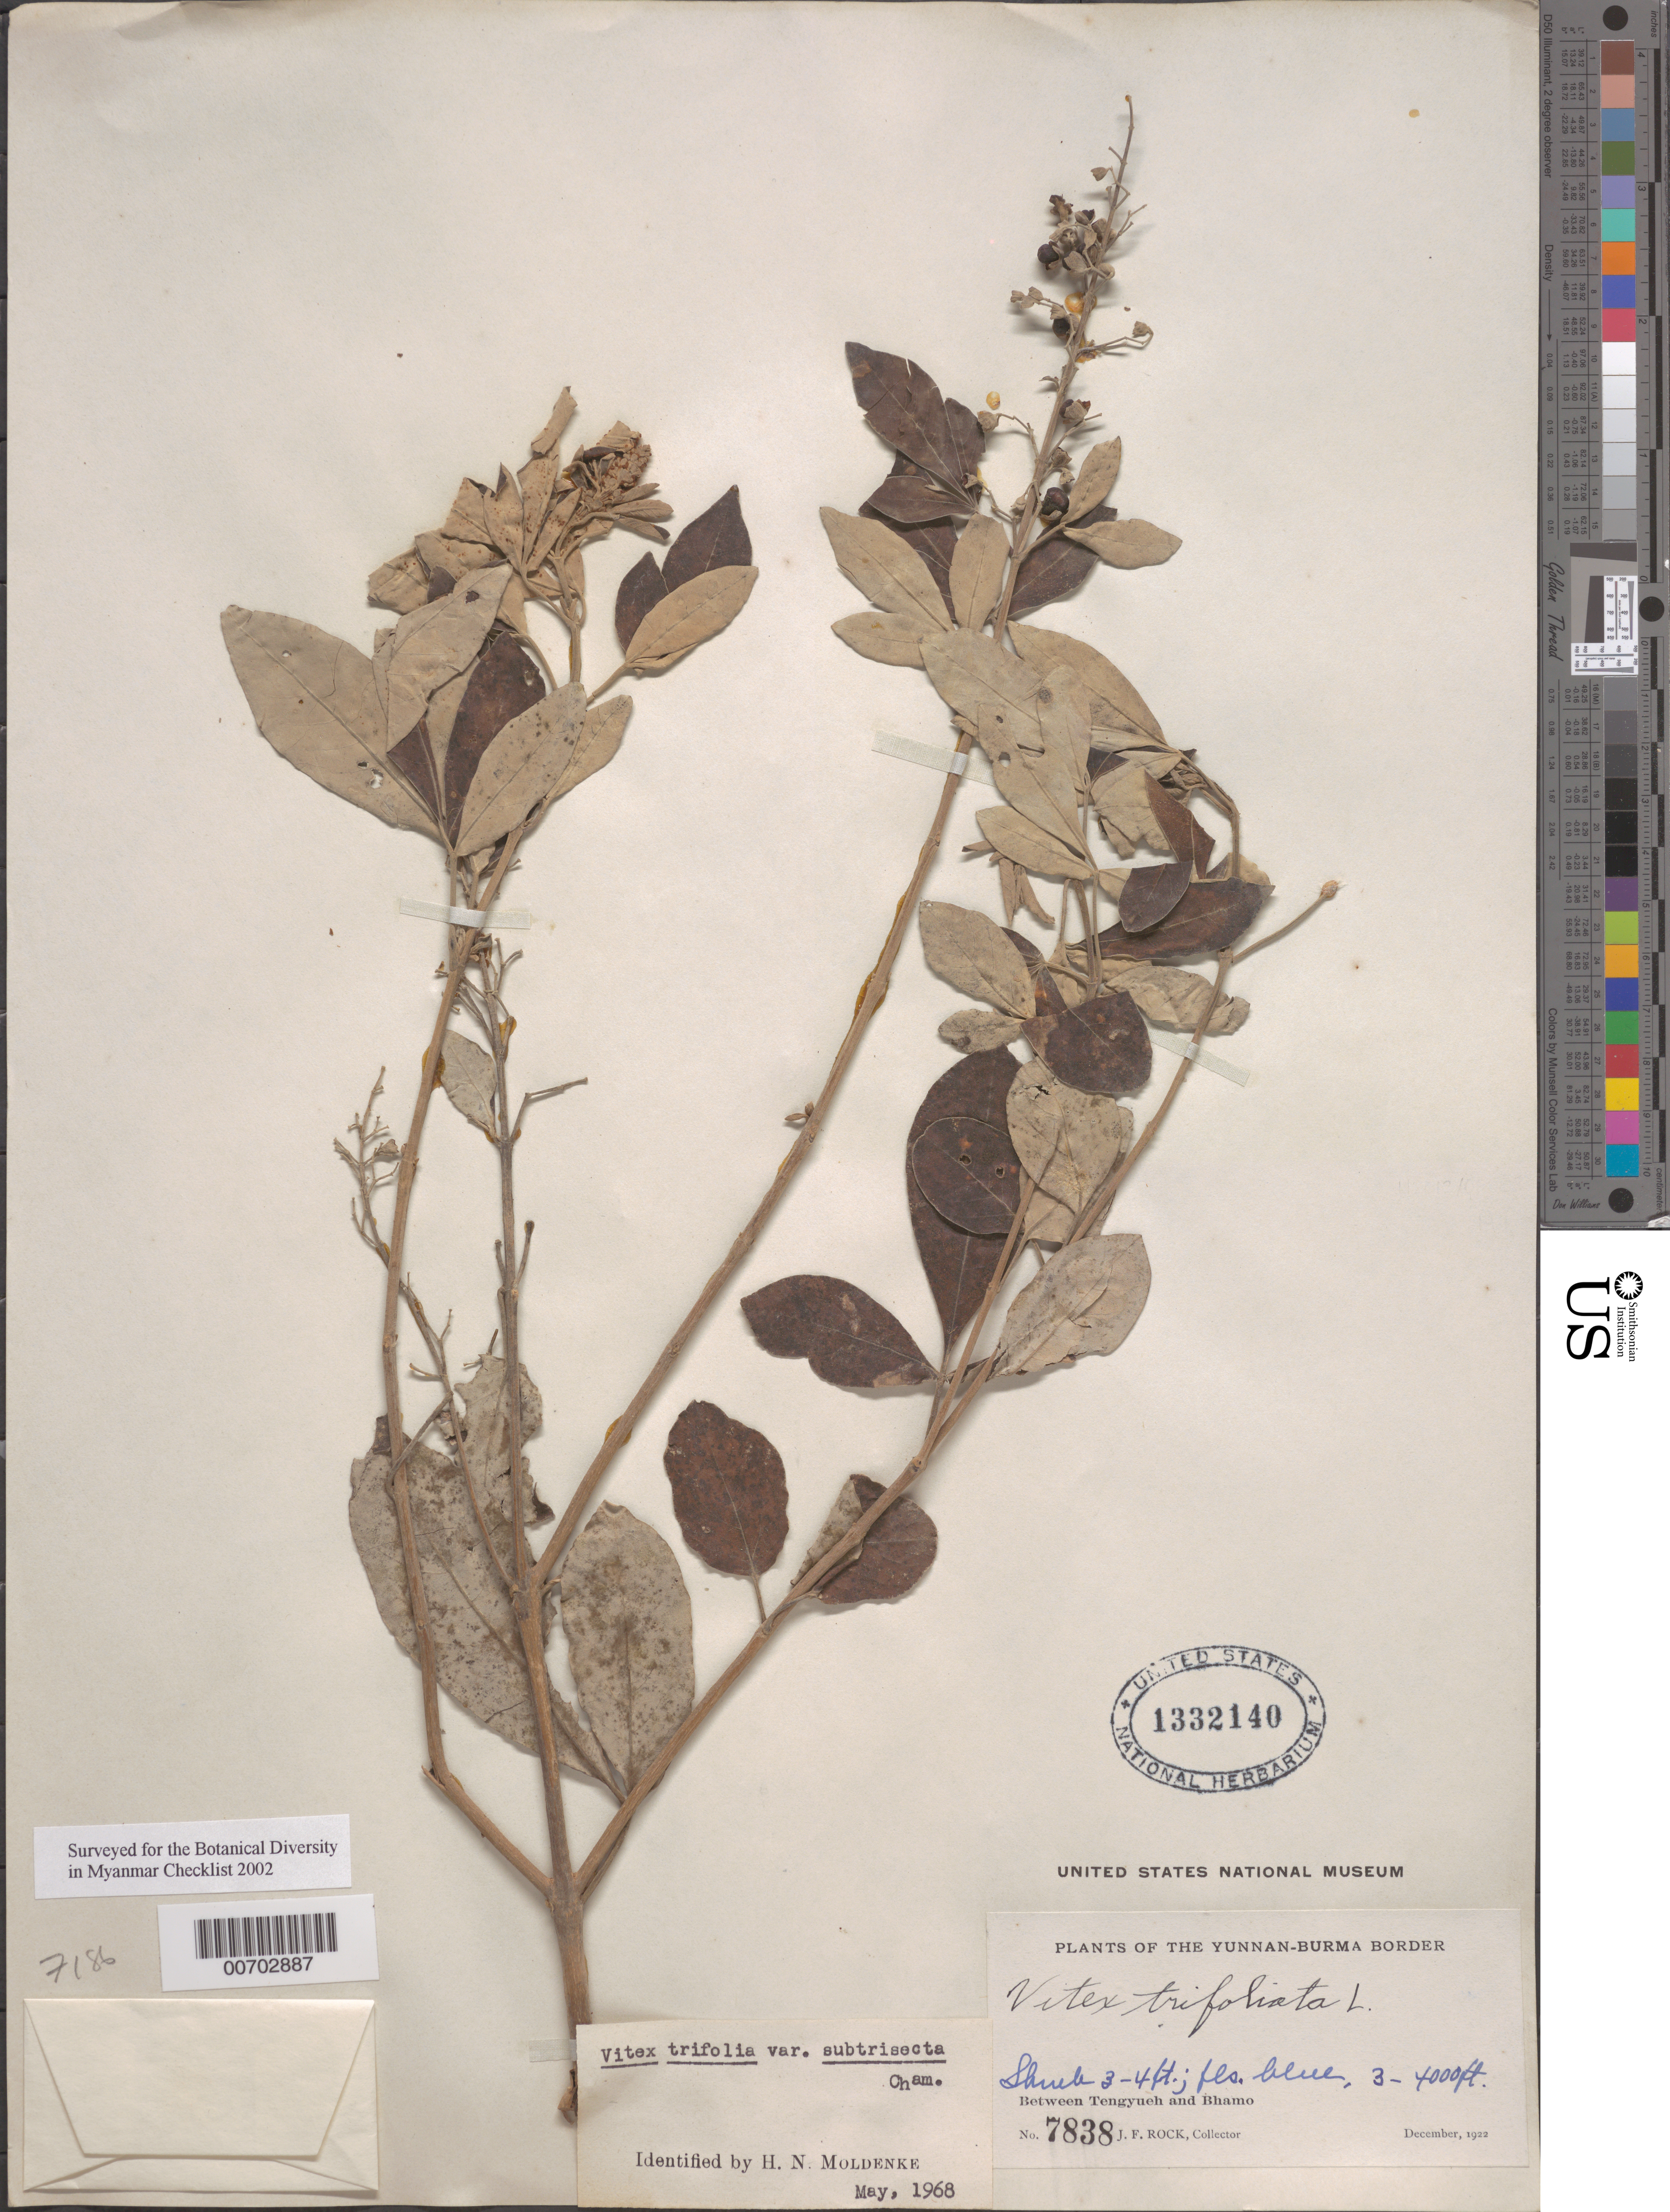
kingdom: Plantae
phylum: Tracheophyta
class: Magnoliopsida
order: Lamiales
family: Lamiaceae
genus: Vitex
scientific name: Vitex trifolia var. subtrisecta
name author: (Kuntze) Moldenke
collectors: J. F. Rock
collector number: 7838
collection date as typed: Dec 1922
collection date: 1922-12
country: Myanmar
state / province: Kachin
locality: Yunnan-Burma Border, Tengyueh to Bhamo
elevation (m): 914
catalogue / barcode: US 1332140